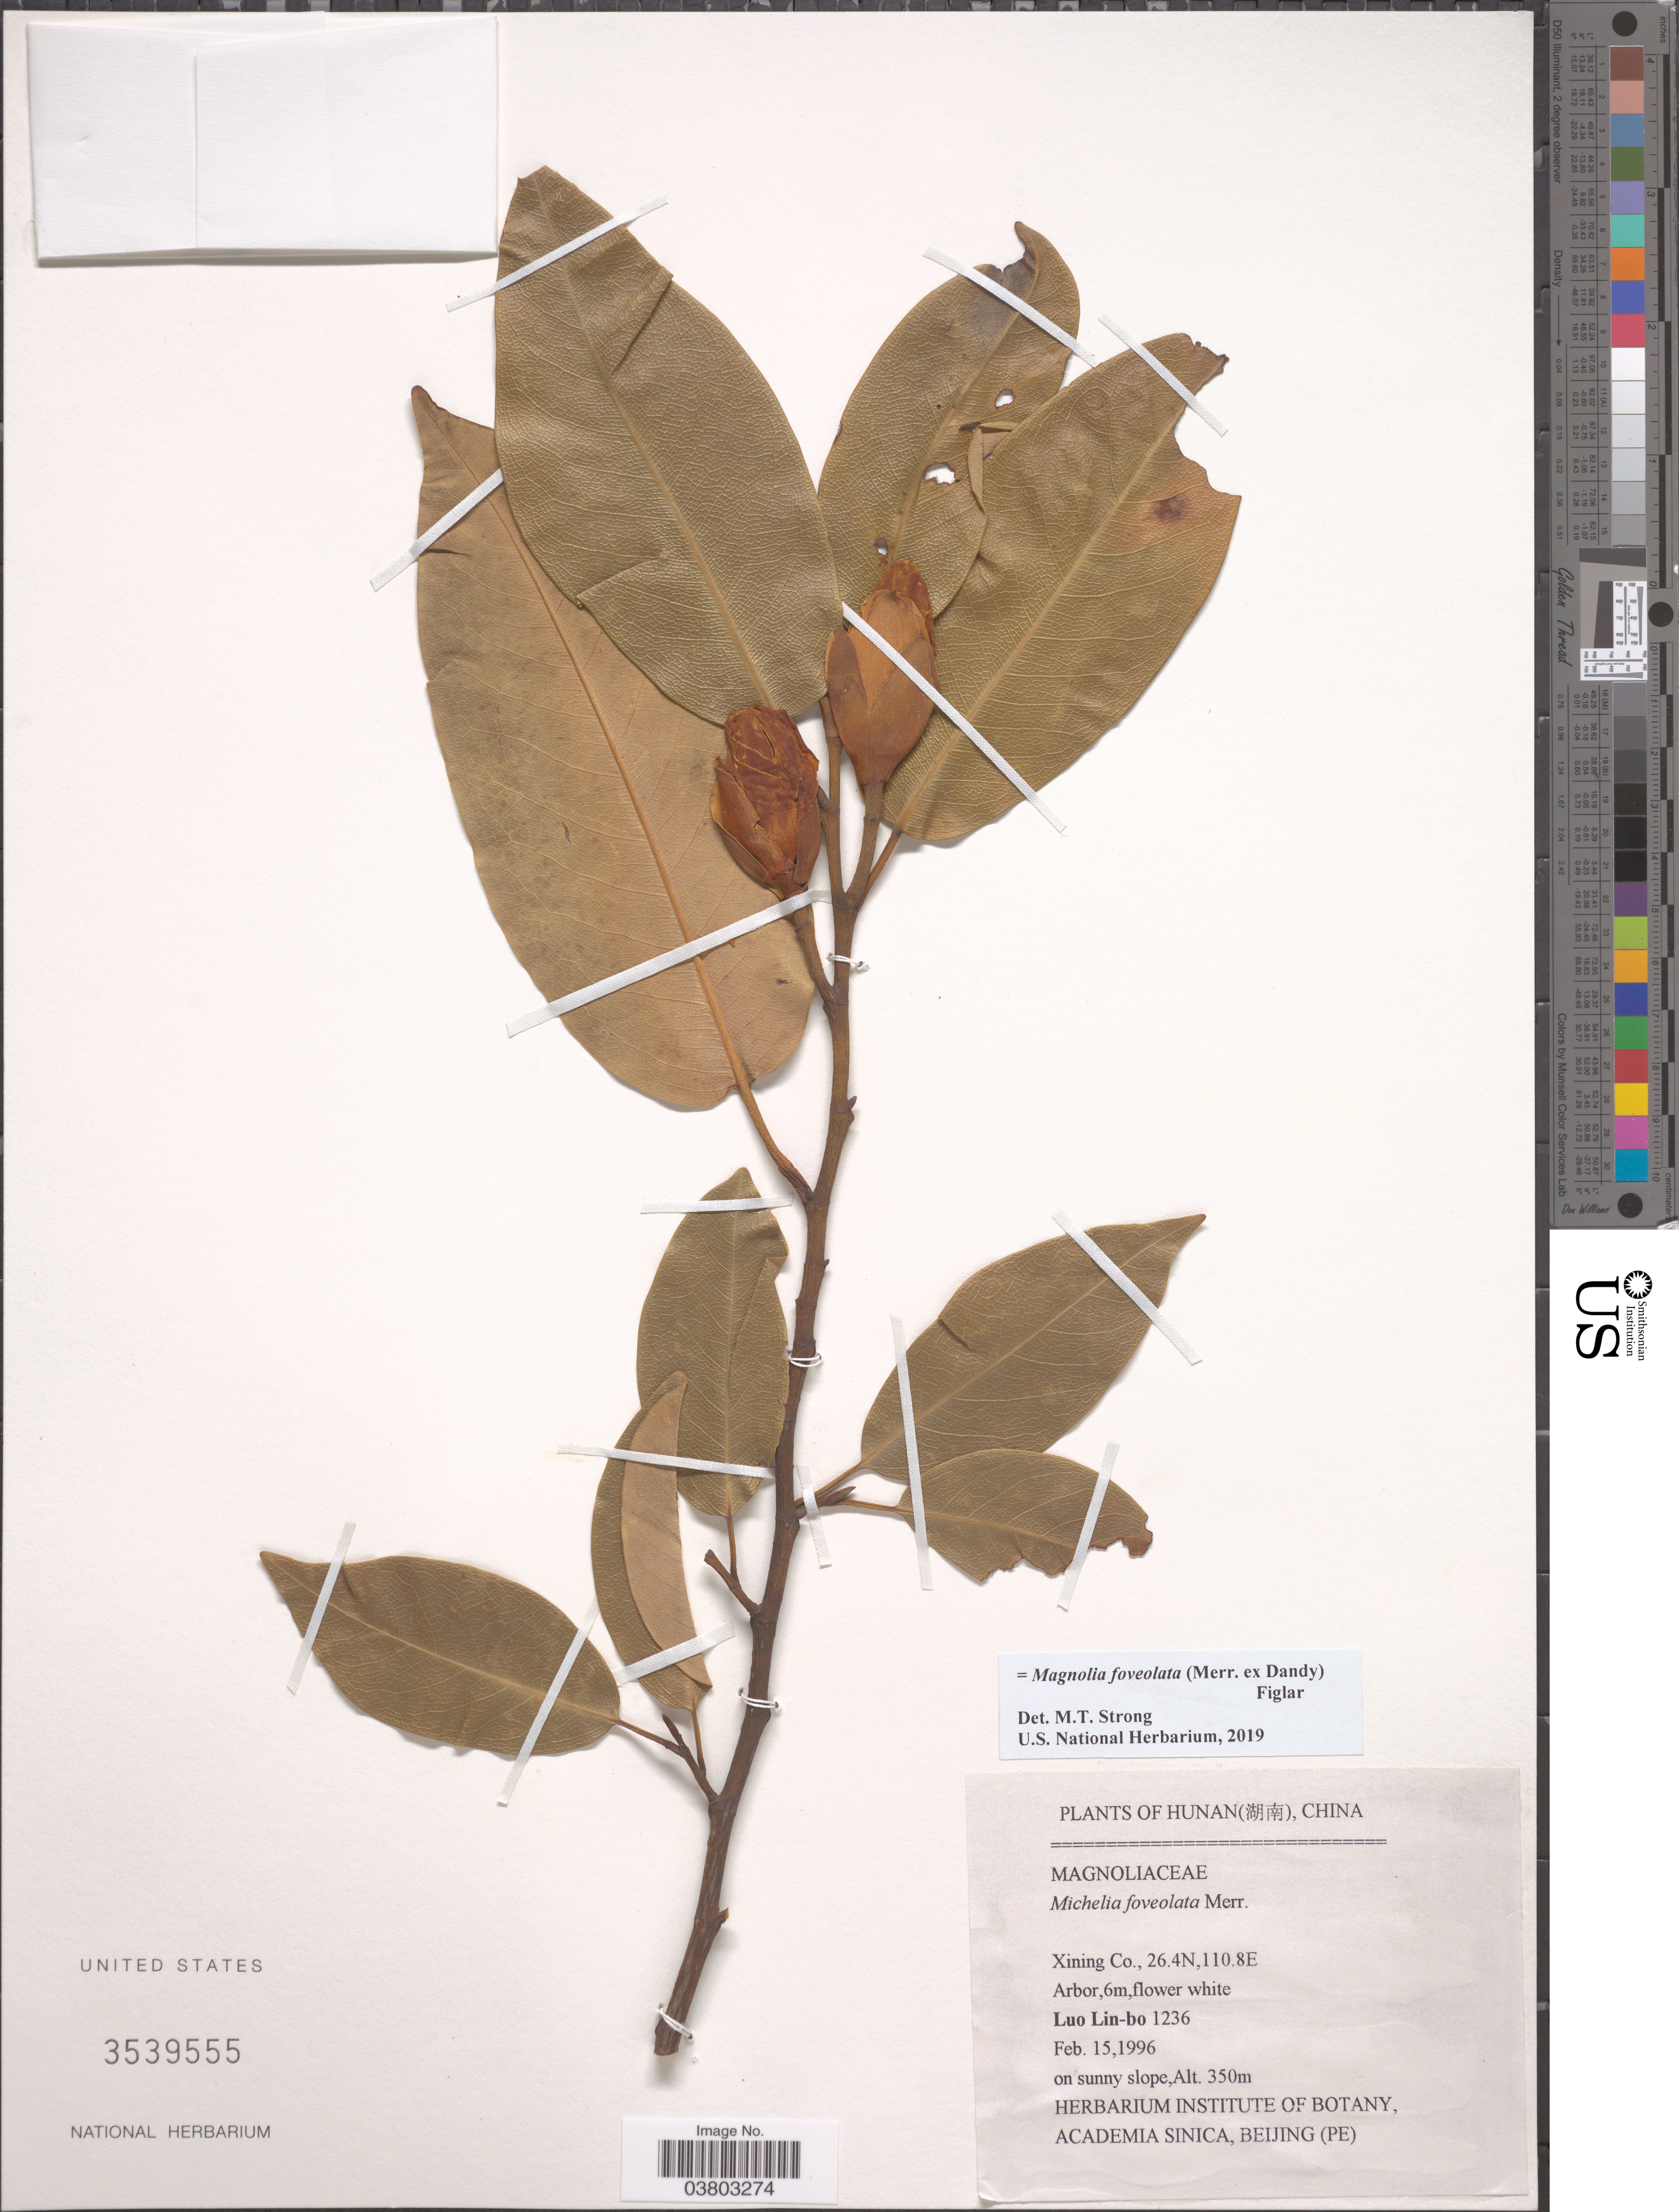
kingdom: Plantae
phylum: Tracheophyta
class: Magnoliopsida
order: Magnoliales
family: Magnoliaceae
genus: Magnolia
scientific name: Magnolia foveolata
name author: (Merr. ex Dandy) Figlar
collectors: L. Lin-bo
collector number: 1236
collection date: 1996-02-15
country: China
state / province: Hunan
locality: Xining Co.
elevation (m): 350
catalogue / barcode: US 3539555